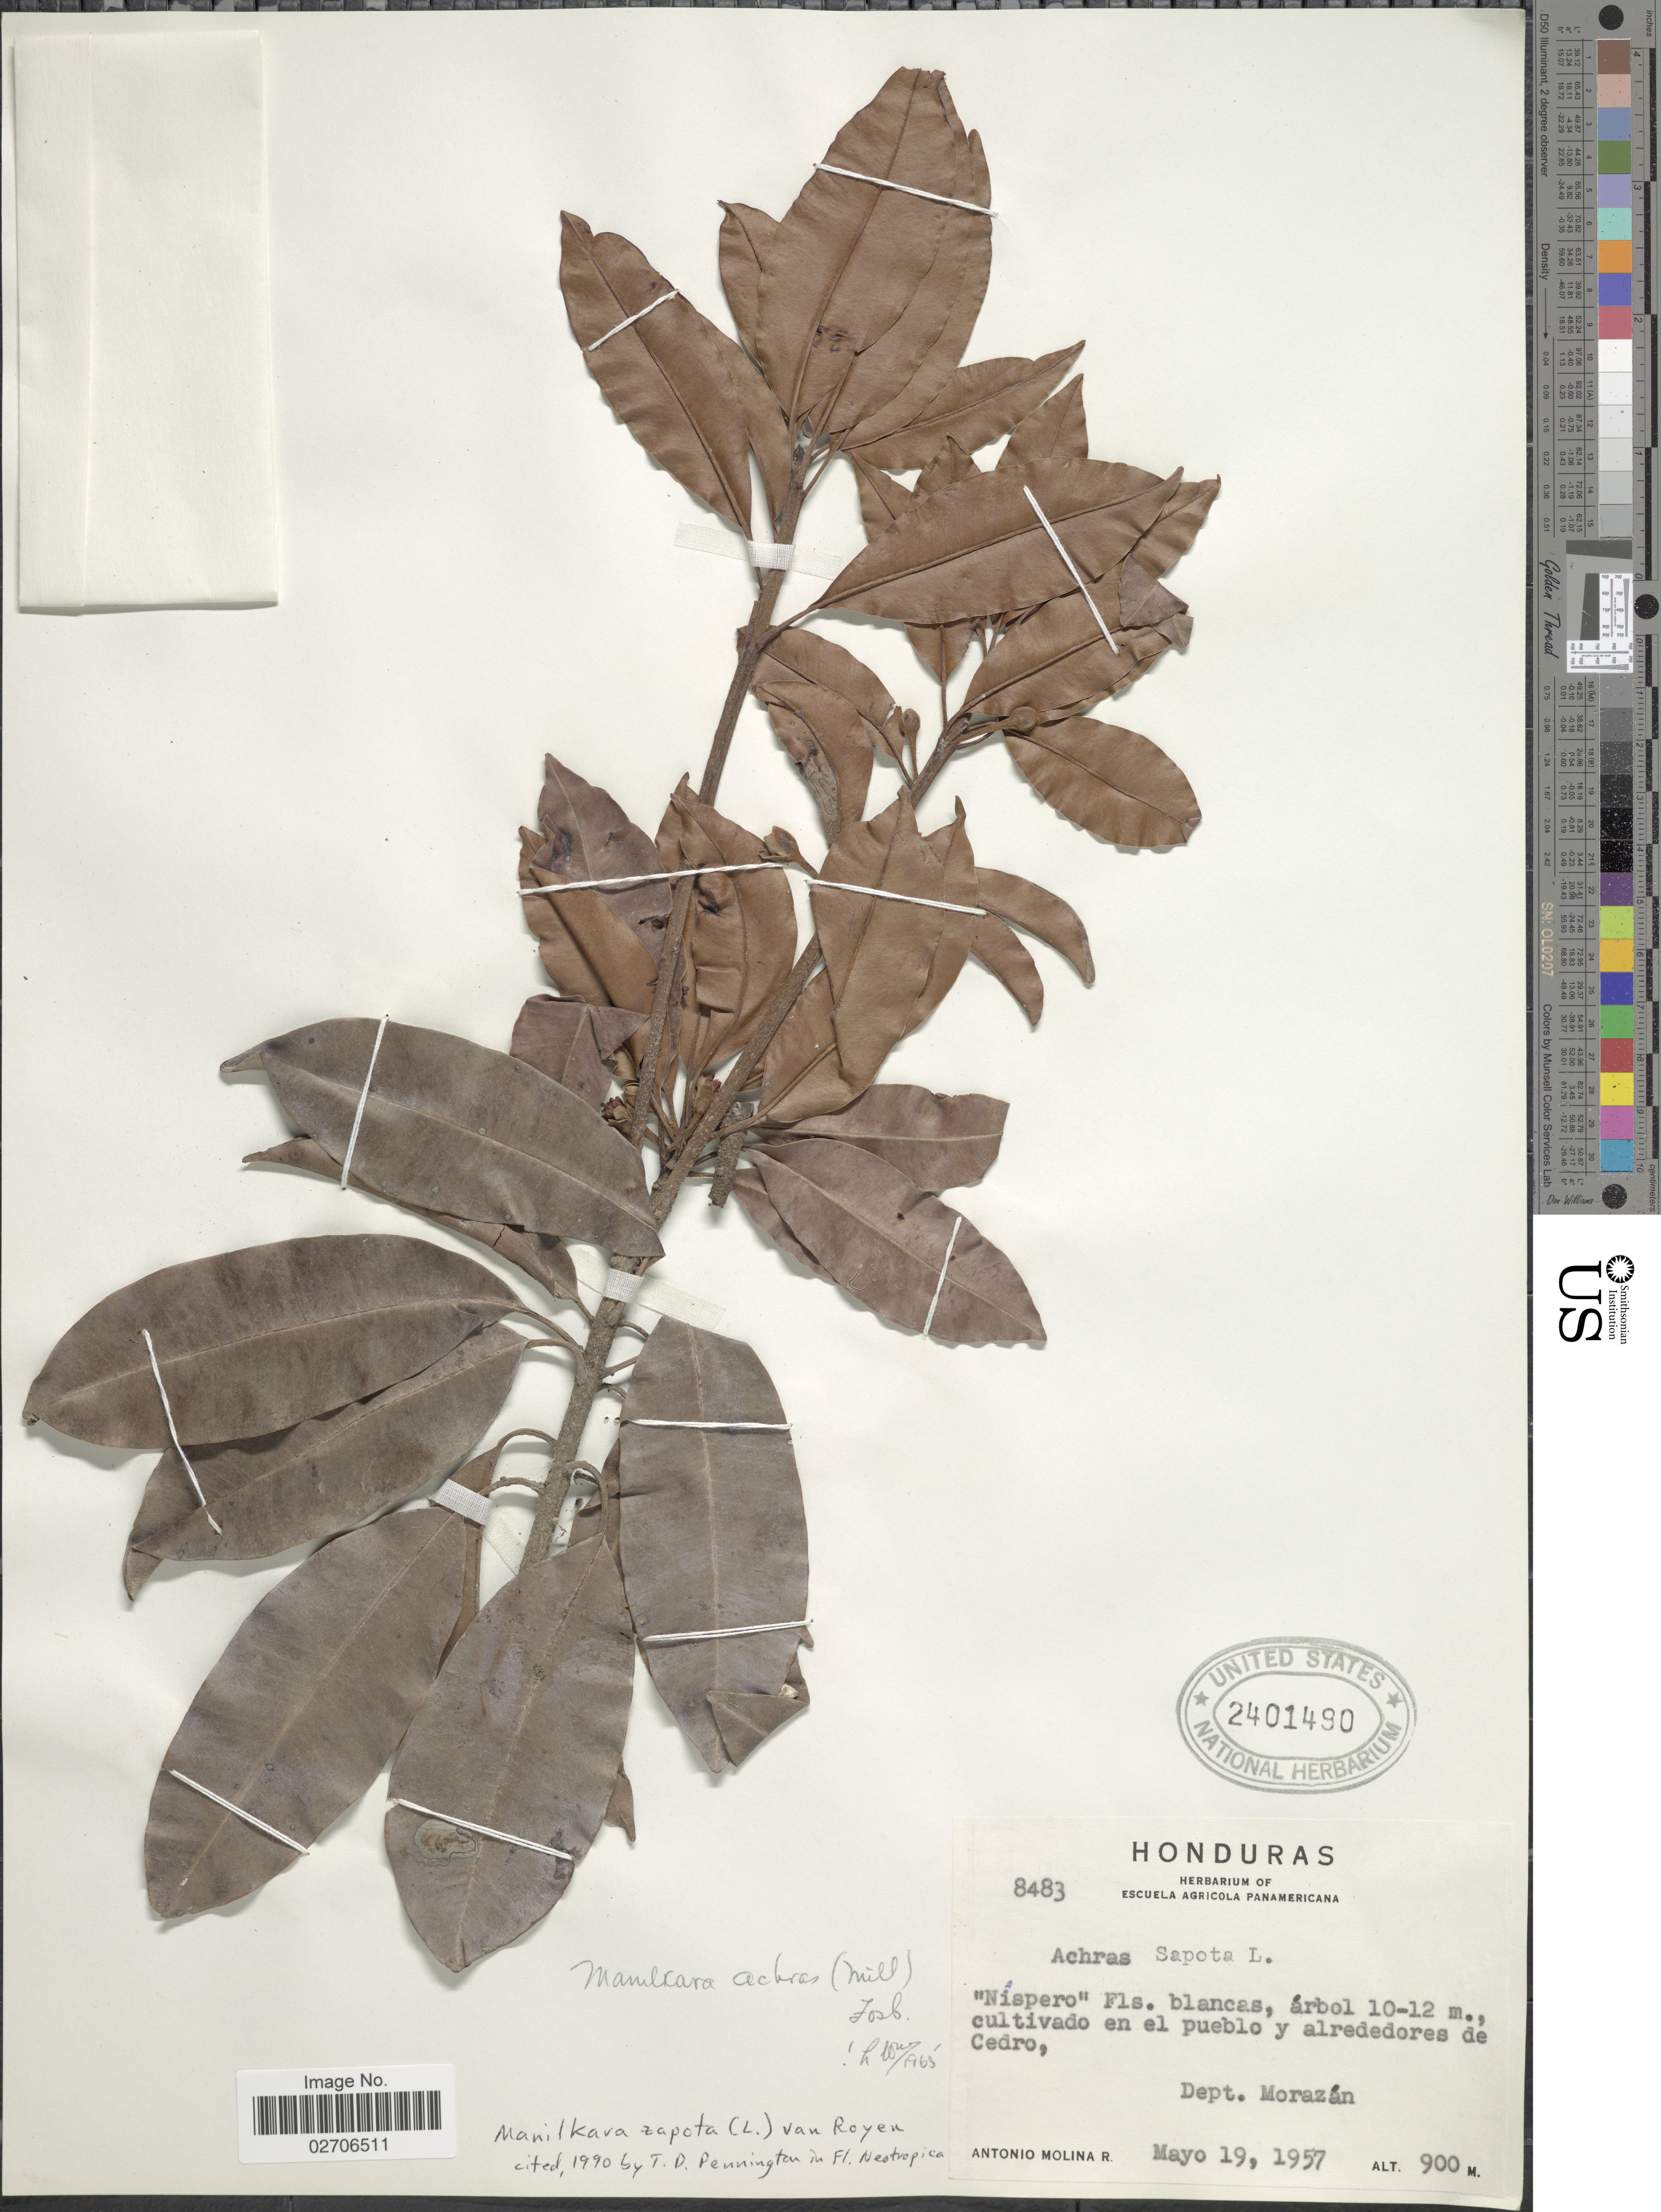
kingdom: Plantae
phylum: Tracheophyta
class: Magnoliopsida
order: Ericales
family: Sapotaceae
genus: Manilkara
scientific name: Manilkara zapota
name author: (L.) P. Royen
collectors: A. Molina R.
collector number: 8483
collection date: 1957-05-19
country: Honduras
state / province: Fco. Morazán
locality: Cultivado en el pueblo y alrededores de Cedro, Dept. Morazan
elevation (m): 900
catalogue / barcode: US 2401490